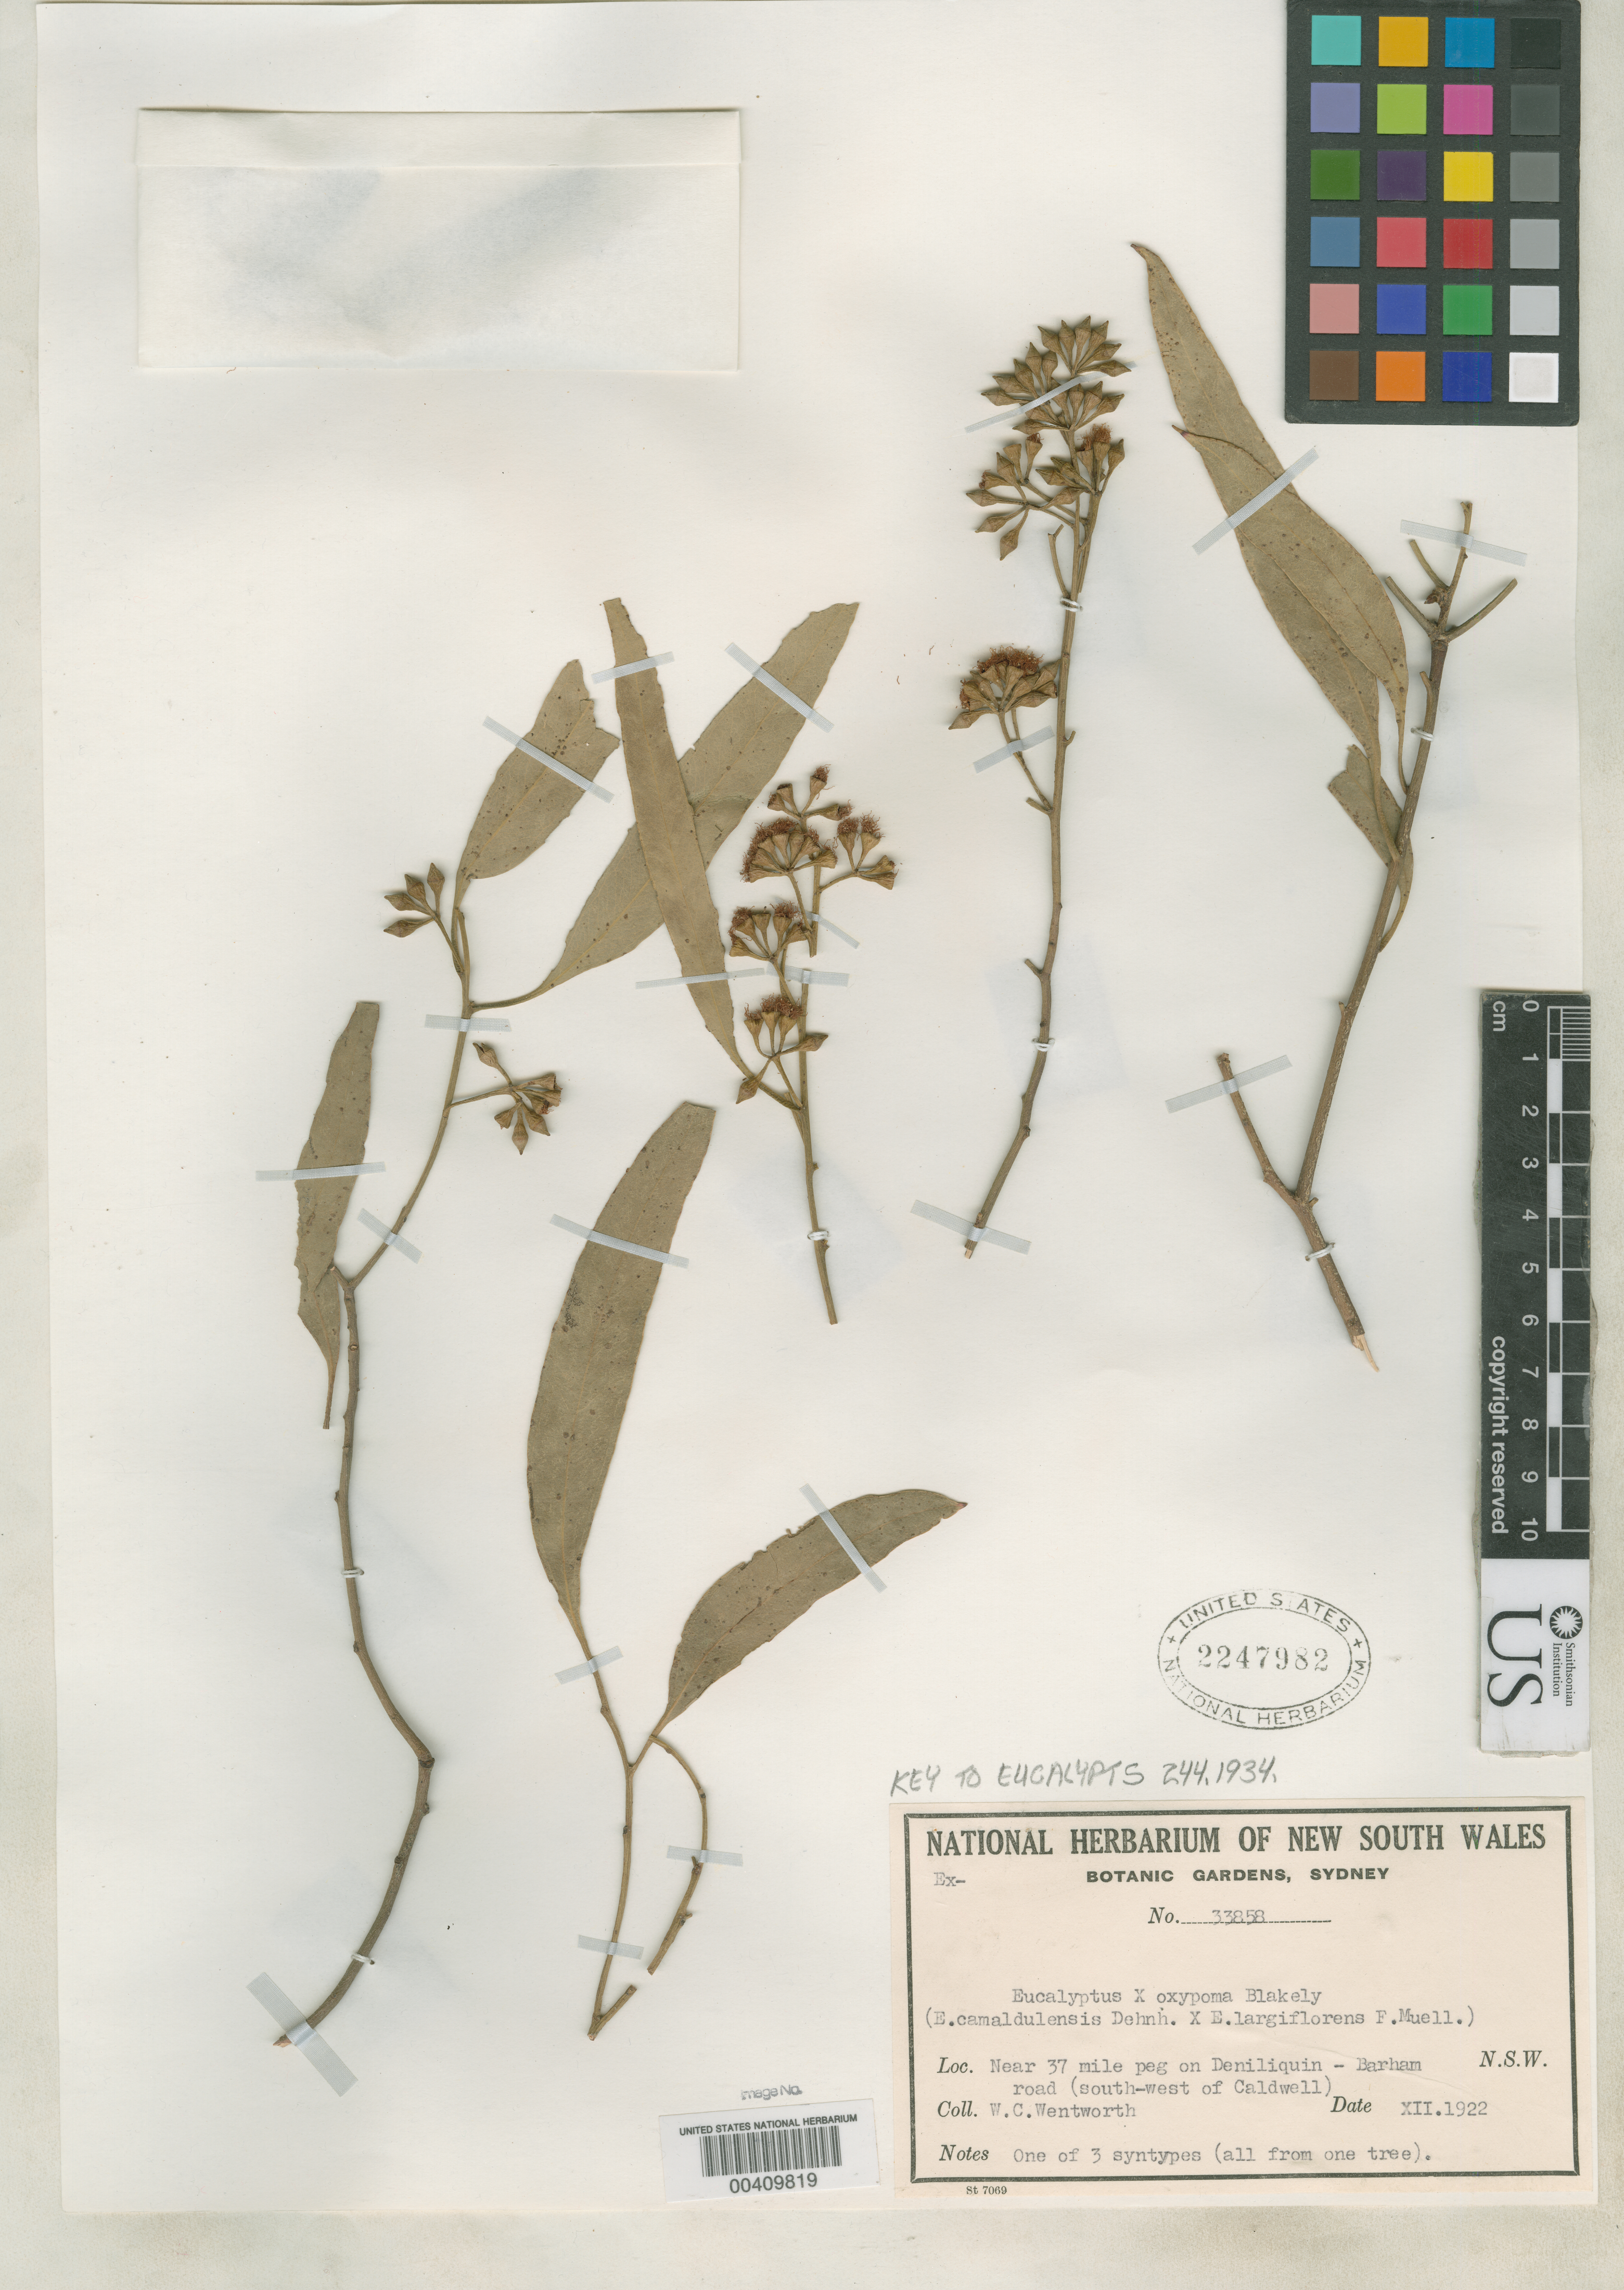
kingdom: Plantae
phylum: Tracheophyta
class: Magnoliopsida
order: Myrtales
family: Myrtaceae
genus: Eucalyptus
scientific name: Eucalyptus x oxypoma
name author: Blakely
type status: Isosyntype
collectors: W. Wentworth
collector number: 33858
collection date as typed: Dec 1922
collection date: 1922-12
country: Australia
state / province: New South Wales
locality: Near 37 mi peg on Deniliquin-Barham Road, SW of Caldwell.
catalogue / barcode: US 2247982